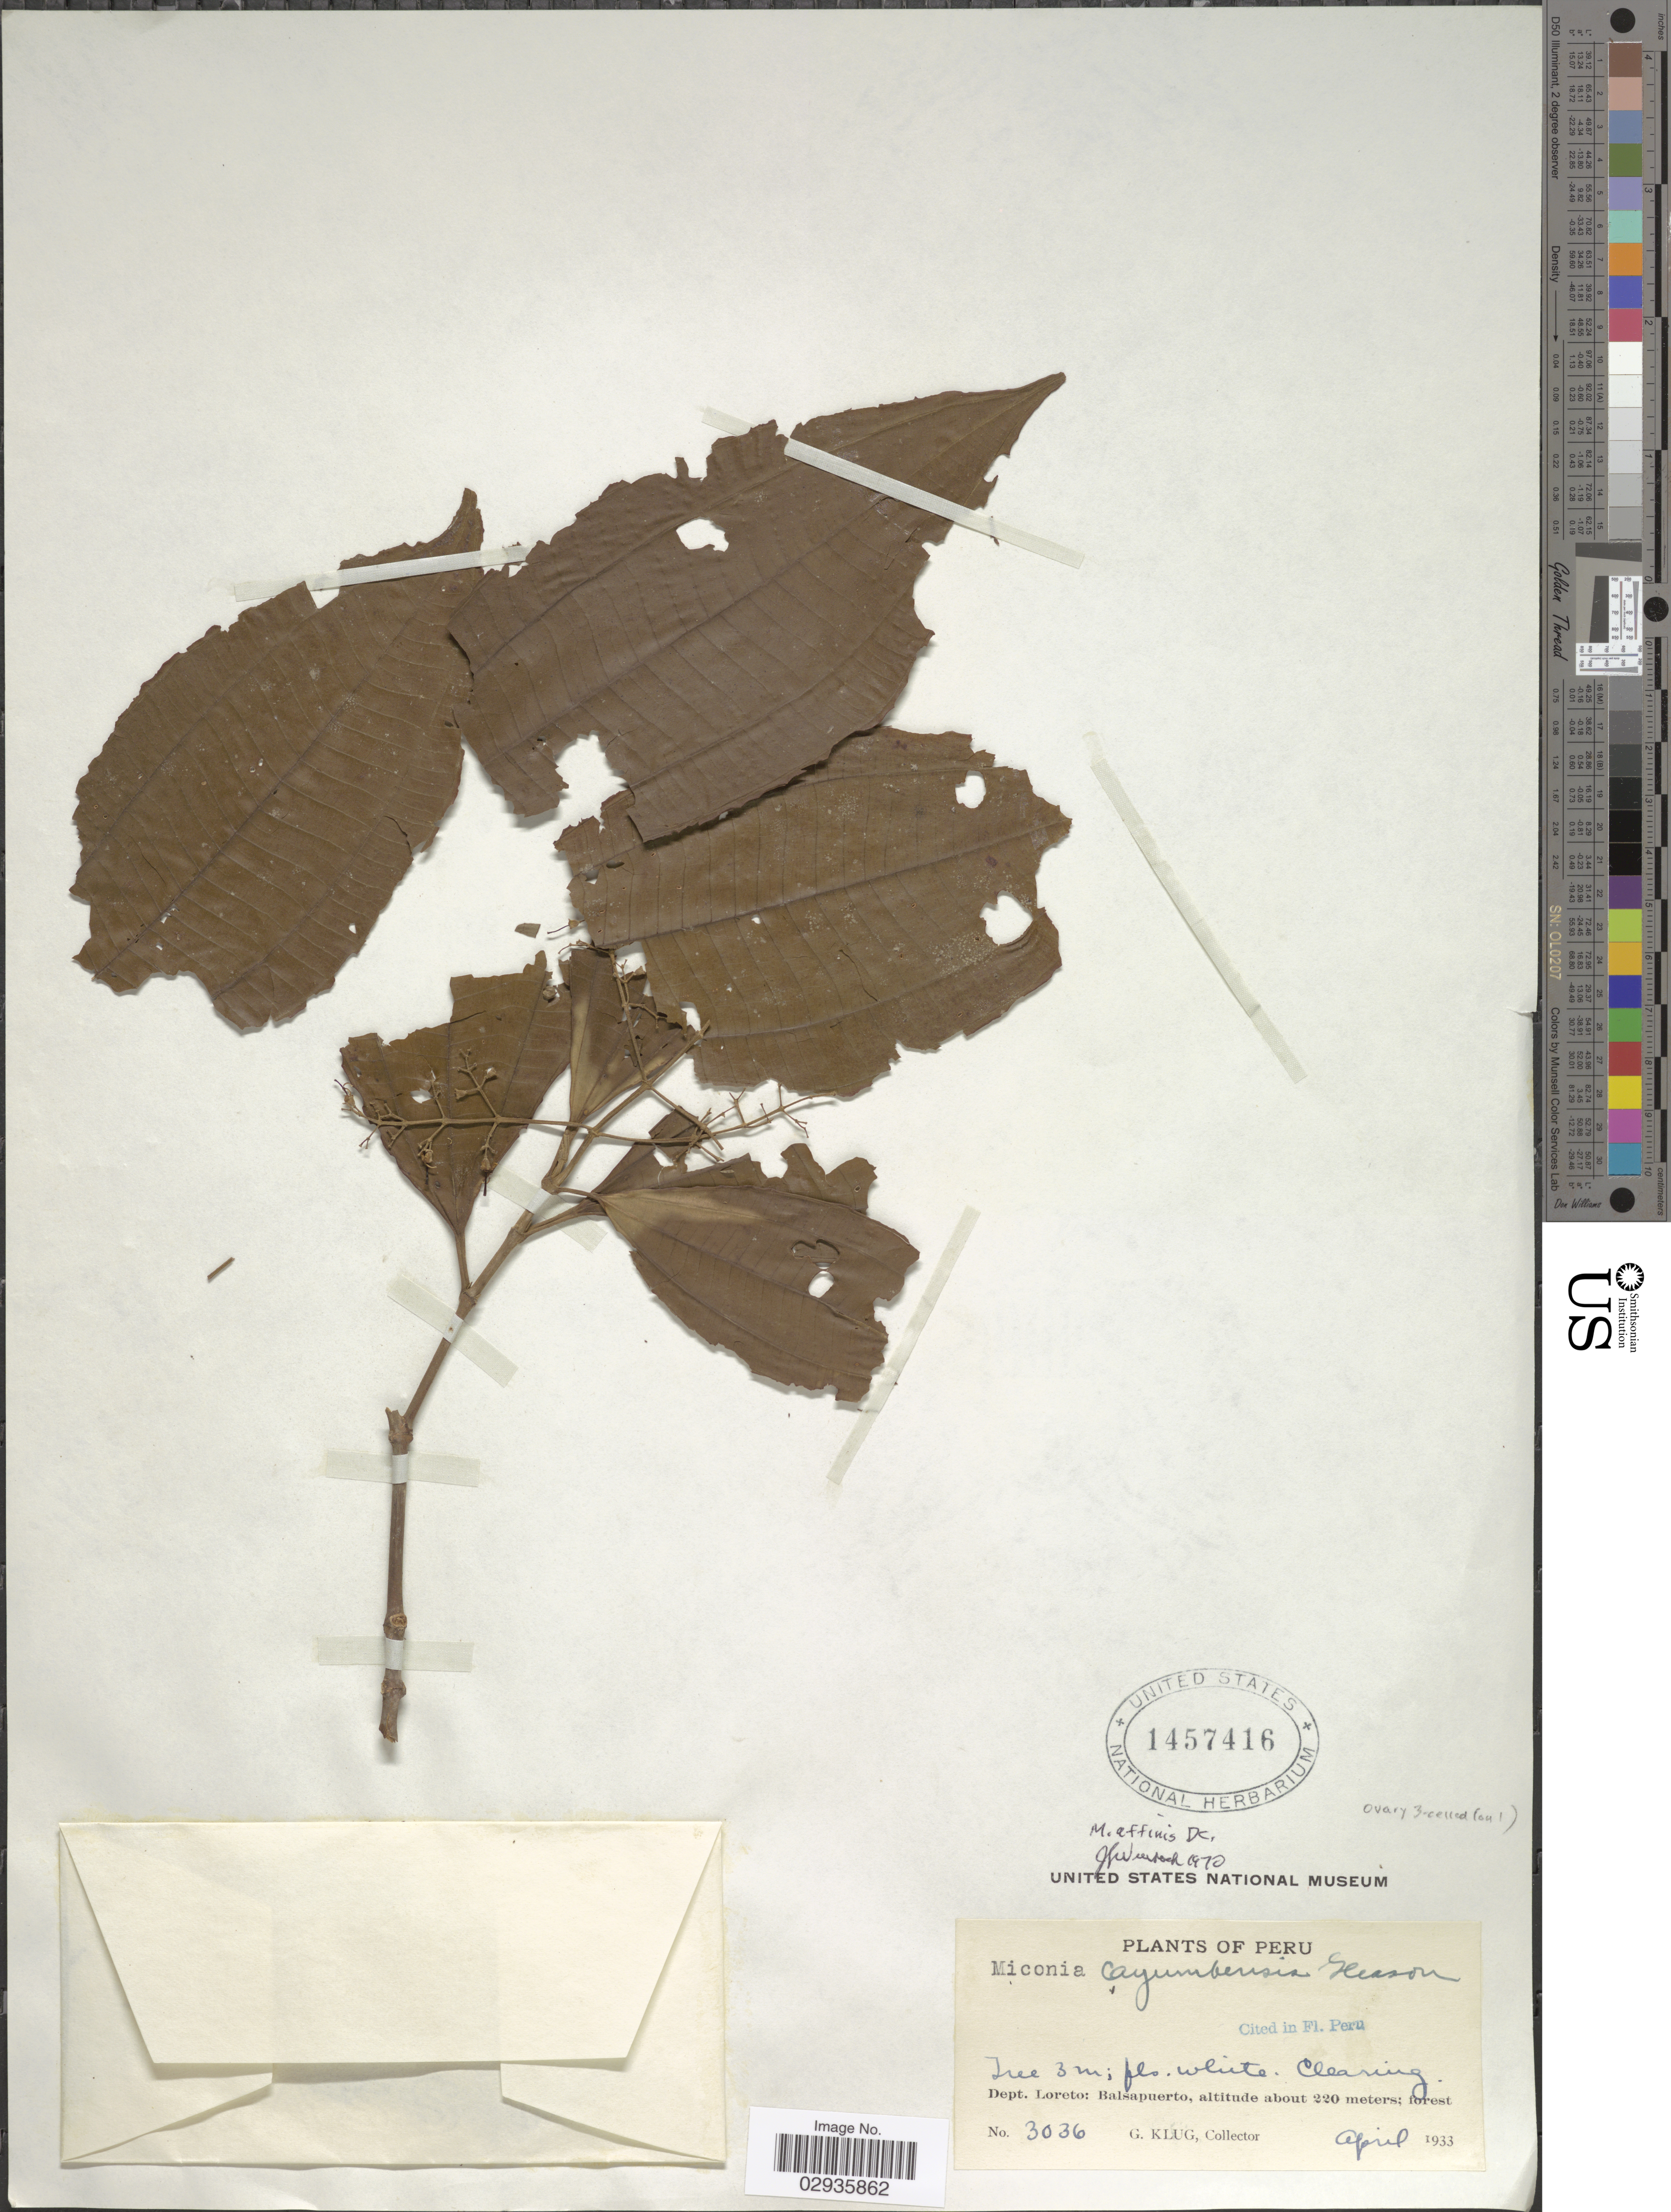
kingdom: Plantae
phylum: Tracheophyta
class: Magnoliopsida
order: Myrtales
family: Melastomataceae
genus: Miconia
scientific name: Miconia affinis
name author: DC.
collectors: G. Klug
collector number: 3036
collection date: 1933-04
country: Peru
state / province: Loreto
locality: Dept. Loreto: Balsapuerto.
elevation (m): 220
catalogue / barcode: US 1457416